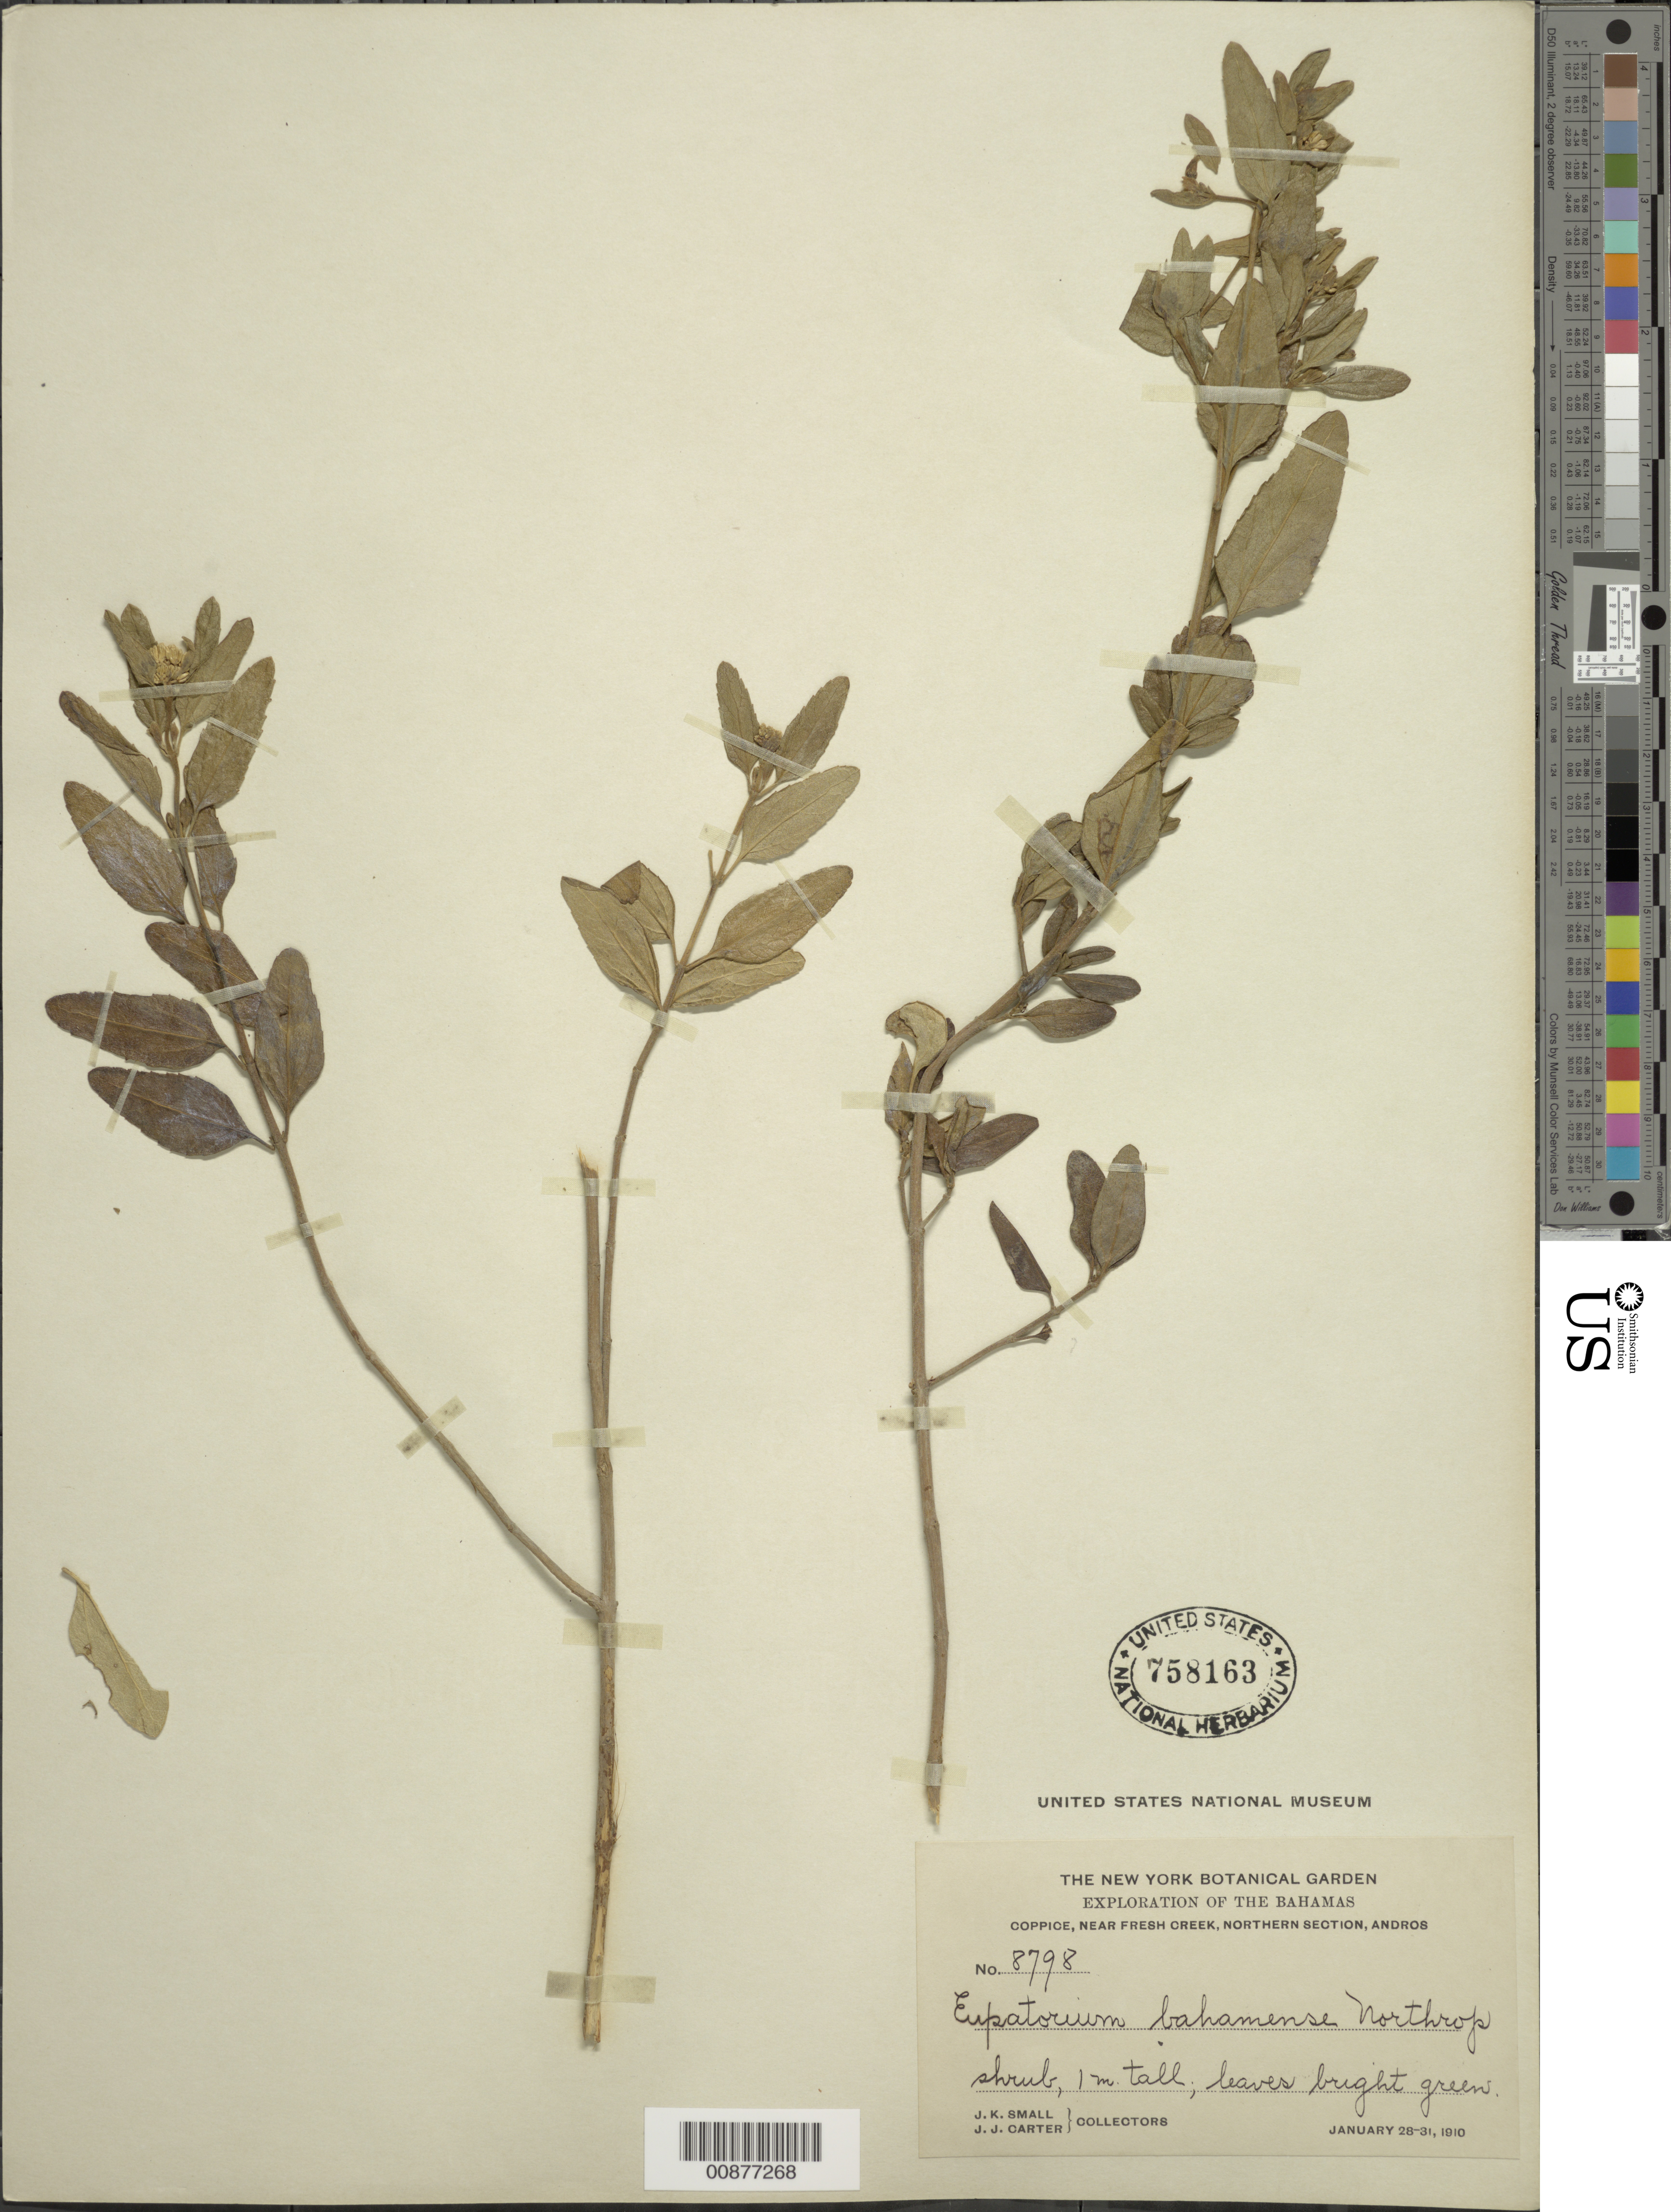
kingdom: Plantae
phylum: Tracheophyta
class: Magnoliopsida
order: Asterales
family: Asteraceae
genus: Chromolaena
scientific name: Chromolaena bahamensis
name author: (Northr.) R.M. King & H. Rob.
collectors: J. K. Small & J. J. Carter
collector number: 8798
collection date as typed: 28 Jan 1910 to 31 Jan 1910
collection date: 1910-01-28/1910-01-31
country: Bahamas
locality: Near Fresh Creek, Northern Section, Andros Is.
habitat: In coppice, near creek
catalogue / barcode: US 758163